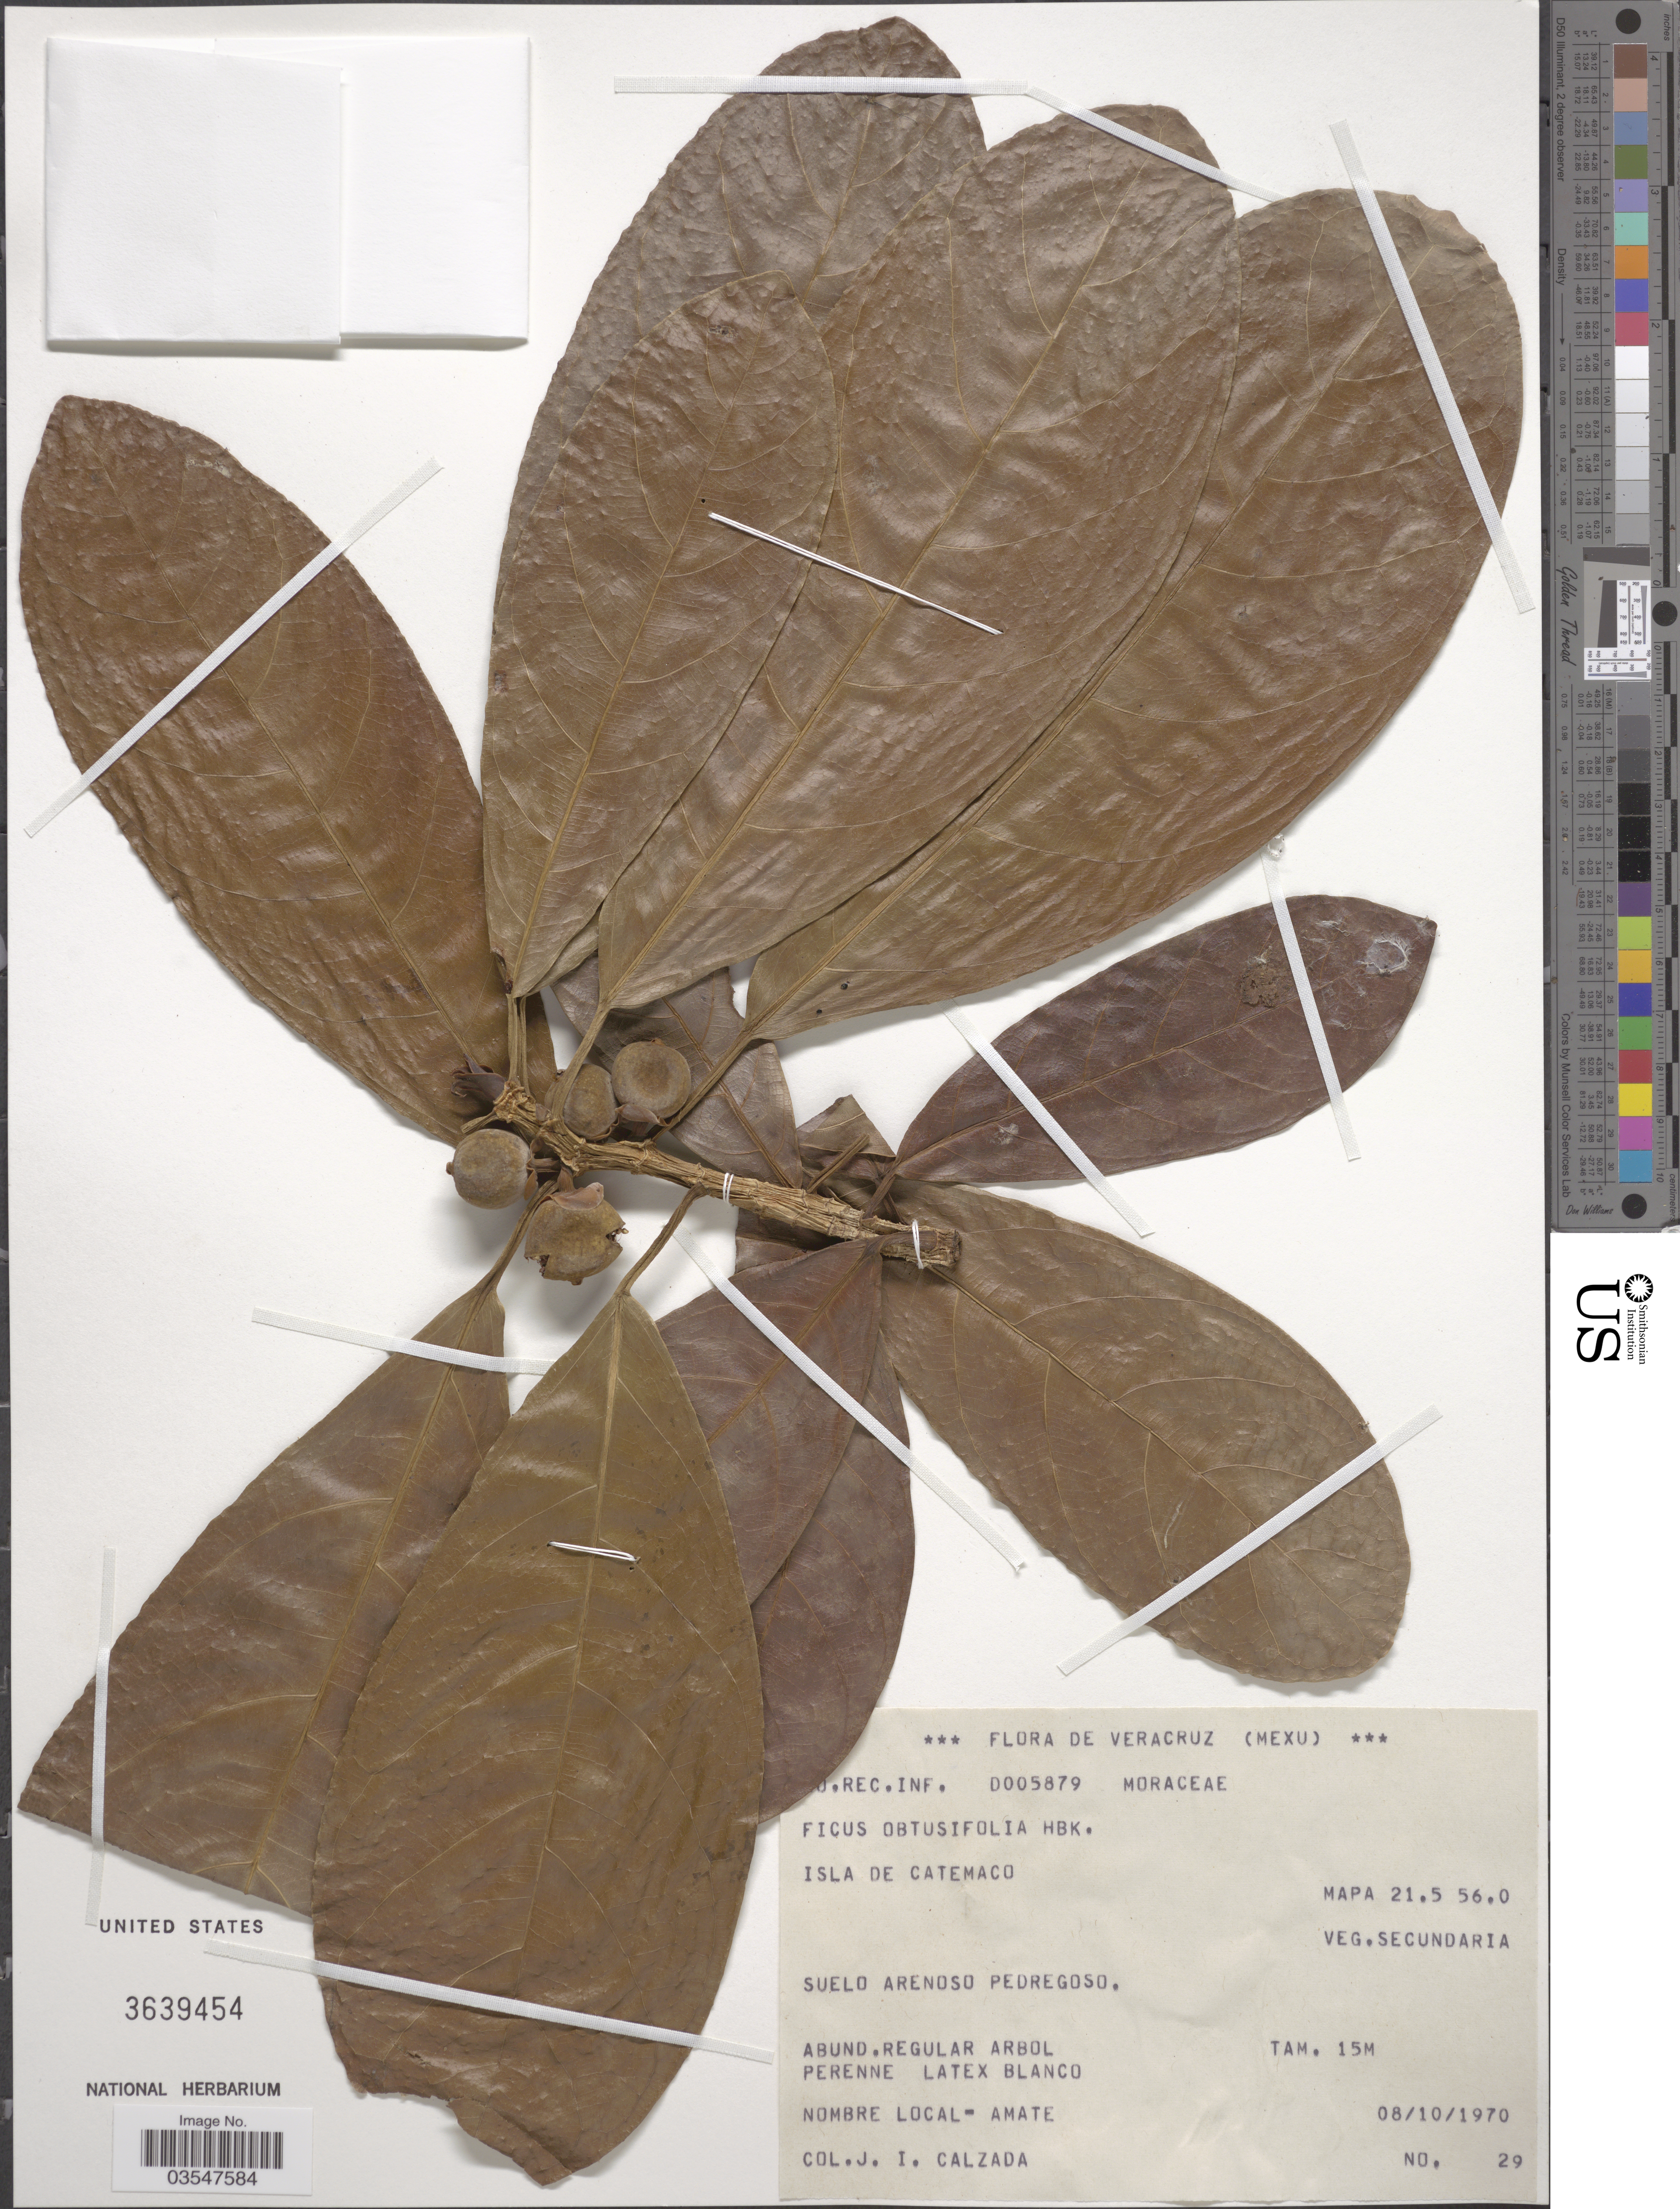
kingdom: Plantae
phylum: Tracheophyta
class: Magnoliopsida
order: Rosales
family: Moraceae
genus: Ficus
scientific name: Ficus obtusifolia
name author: Kunth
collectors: J. I. Calzada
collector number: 29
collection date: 1970-10-08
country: Mexico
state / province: Veracruz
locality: Veracruz. Isla de Catemaco. Mapa 21.5 56.0.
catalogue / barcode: US 3639454